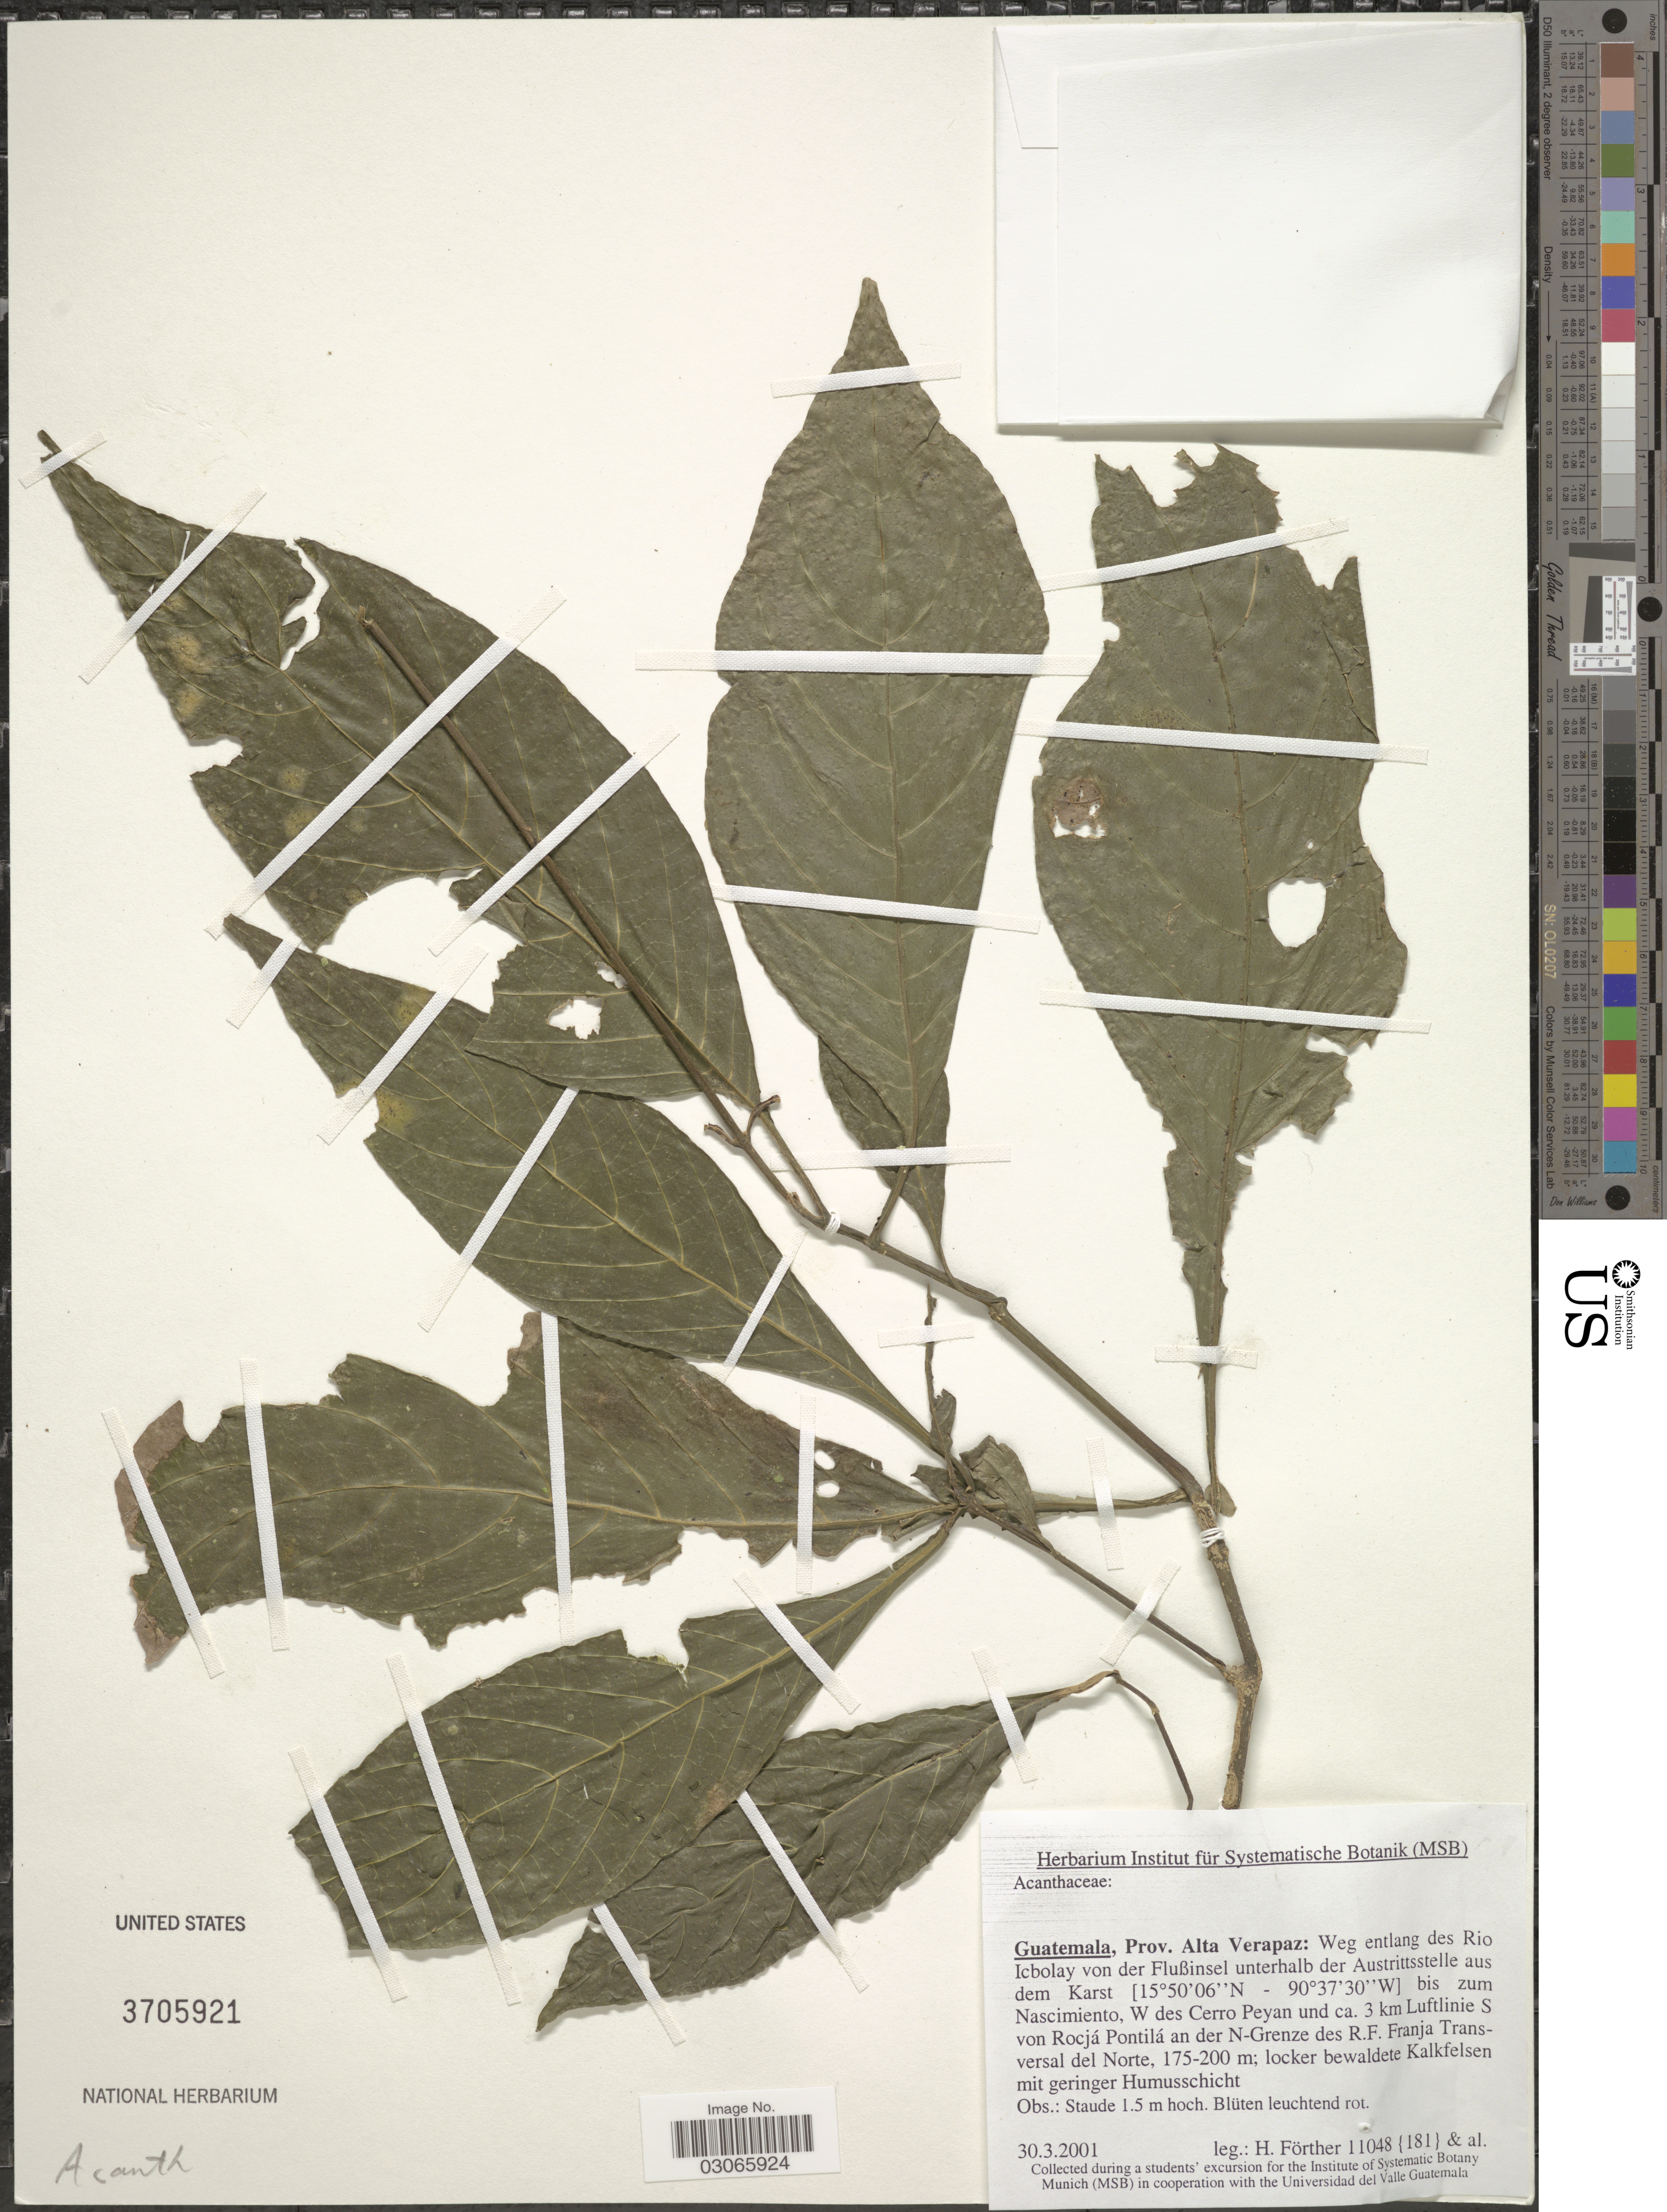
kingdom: Plantae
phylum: Tracheophyta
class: Magnoliopsida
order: Lamiales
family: Acanthaceae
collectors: H. Förther & et al.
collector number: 11048 {181}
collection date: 2001-03-30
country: Guatemala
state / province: Alta Verapaz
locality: Weg entland des Rio Icbolay von der Flußinsel unterhalb der Austrittsstelle aus dem Karst bis zum Nascimiento, W des Cerro Peyan und ca. 3 km Luftlinie S von Rocjá Pontilá an der N-Grenze des R.F. Franja Transversal del Norte.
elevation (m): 175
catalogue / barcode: US 3705921